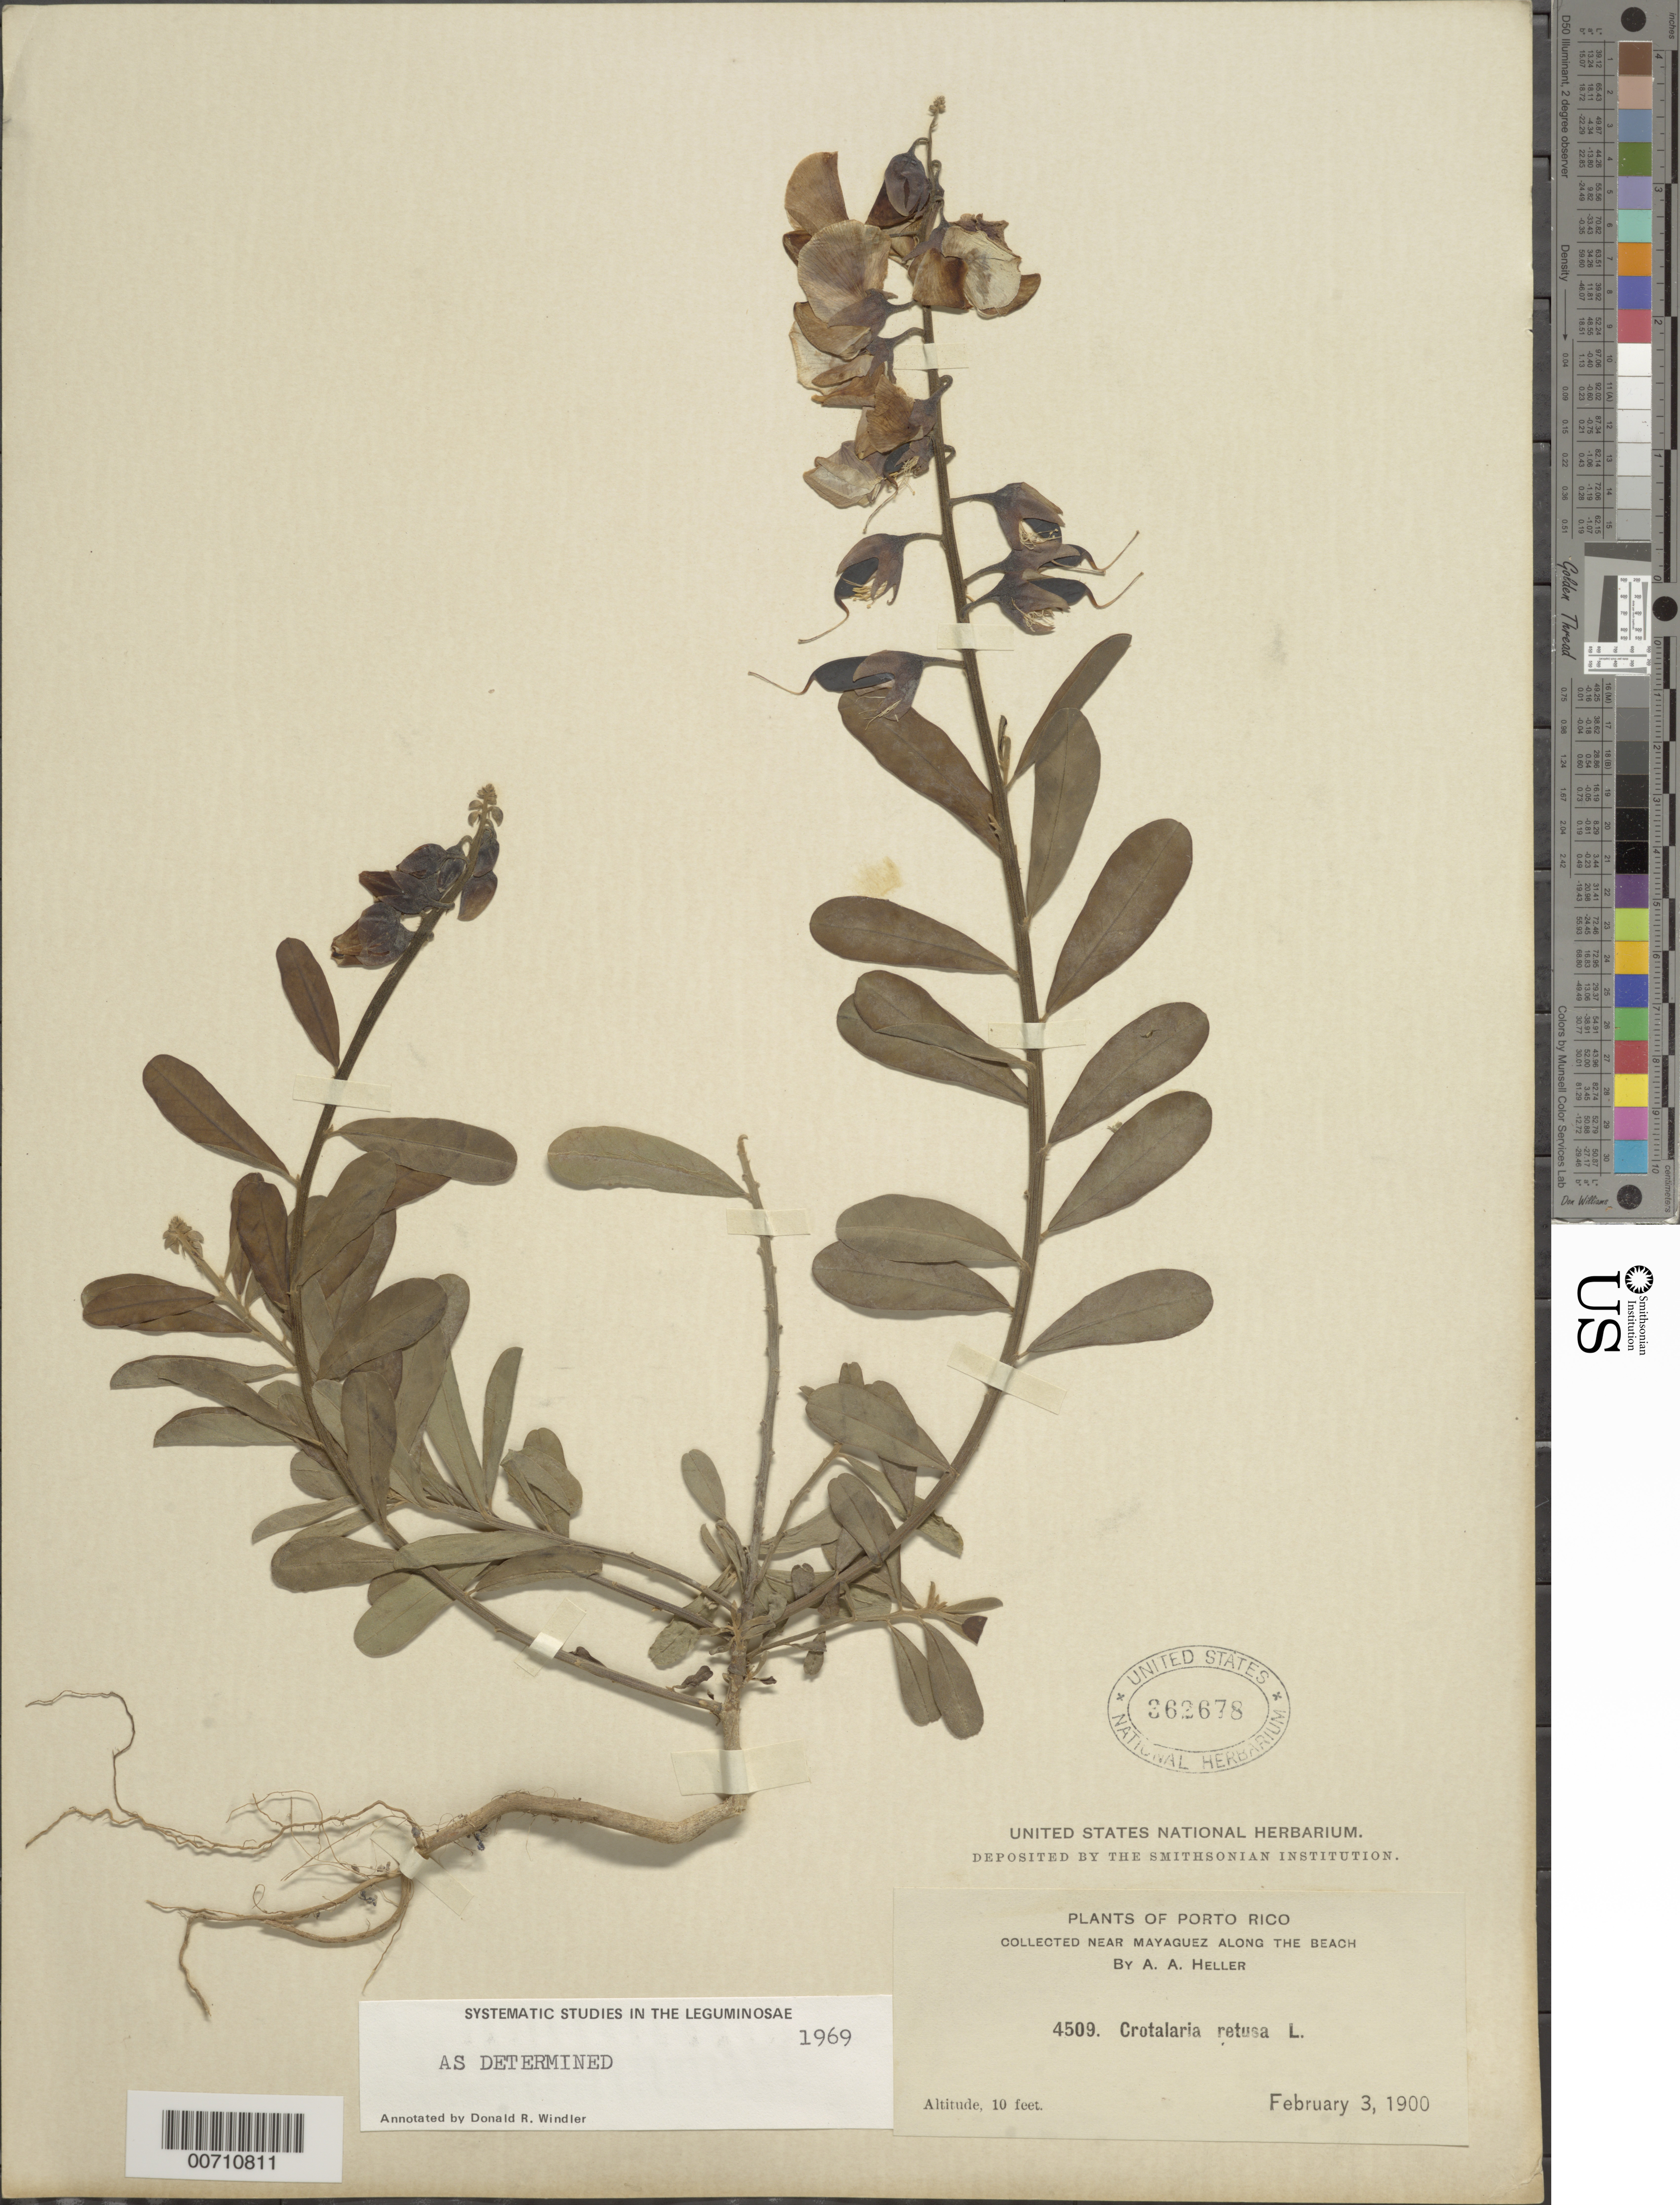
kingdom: Plantae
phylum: Tracheophyta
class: Magnoliopsida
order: Fabales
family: Fabaceae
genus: Crotalaria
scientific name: Crotalaria retusa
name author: L.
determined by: Windler, D. R.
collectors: A. A. Heller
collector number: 4509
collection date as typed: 03 Feb 1900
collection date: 1900-02-03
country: Puerto Rico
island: Greater Antilles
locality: Mayaguez.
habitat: Along the beach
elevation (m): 3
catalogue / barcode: US 362678